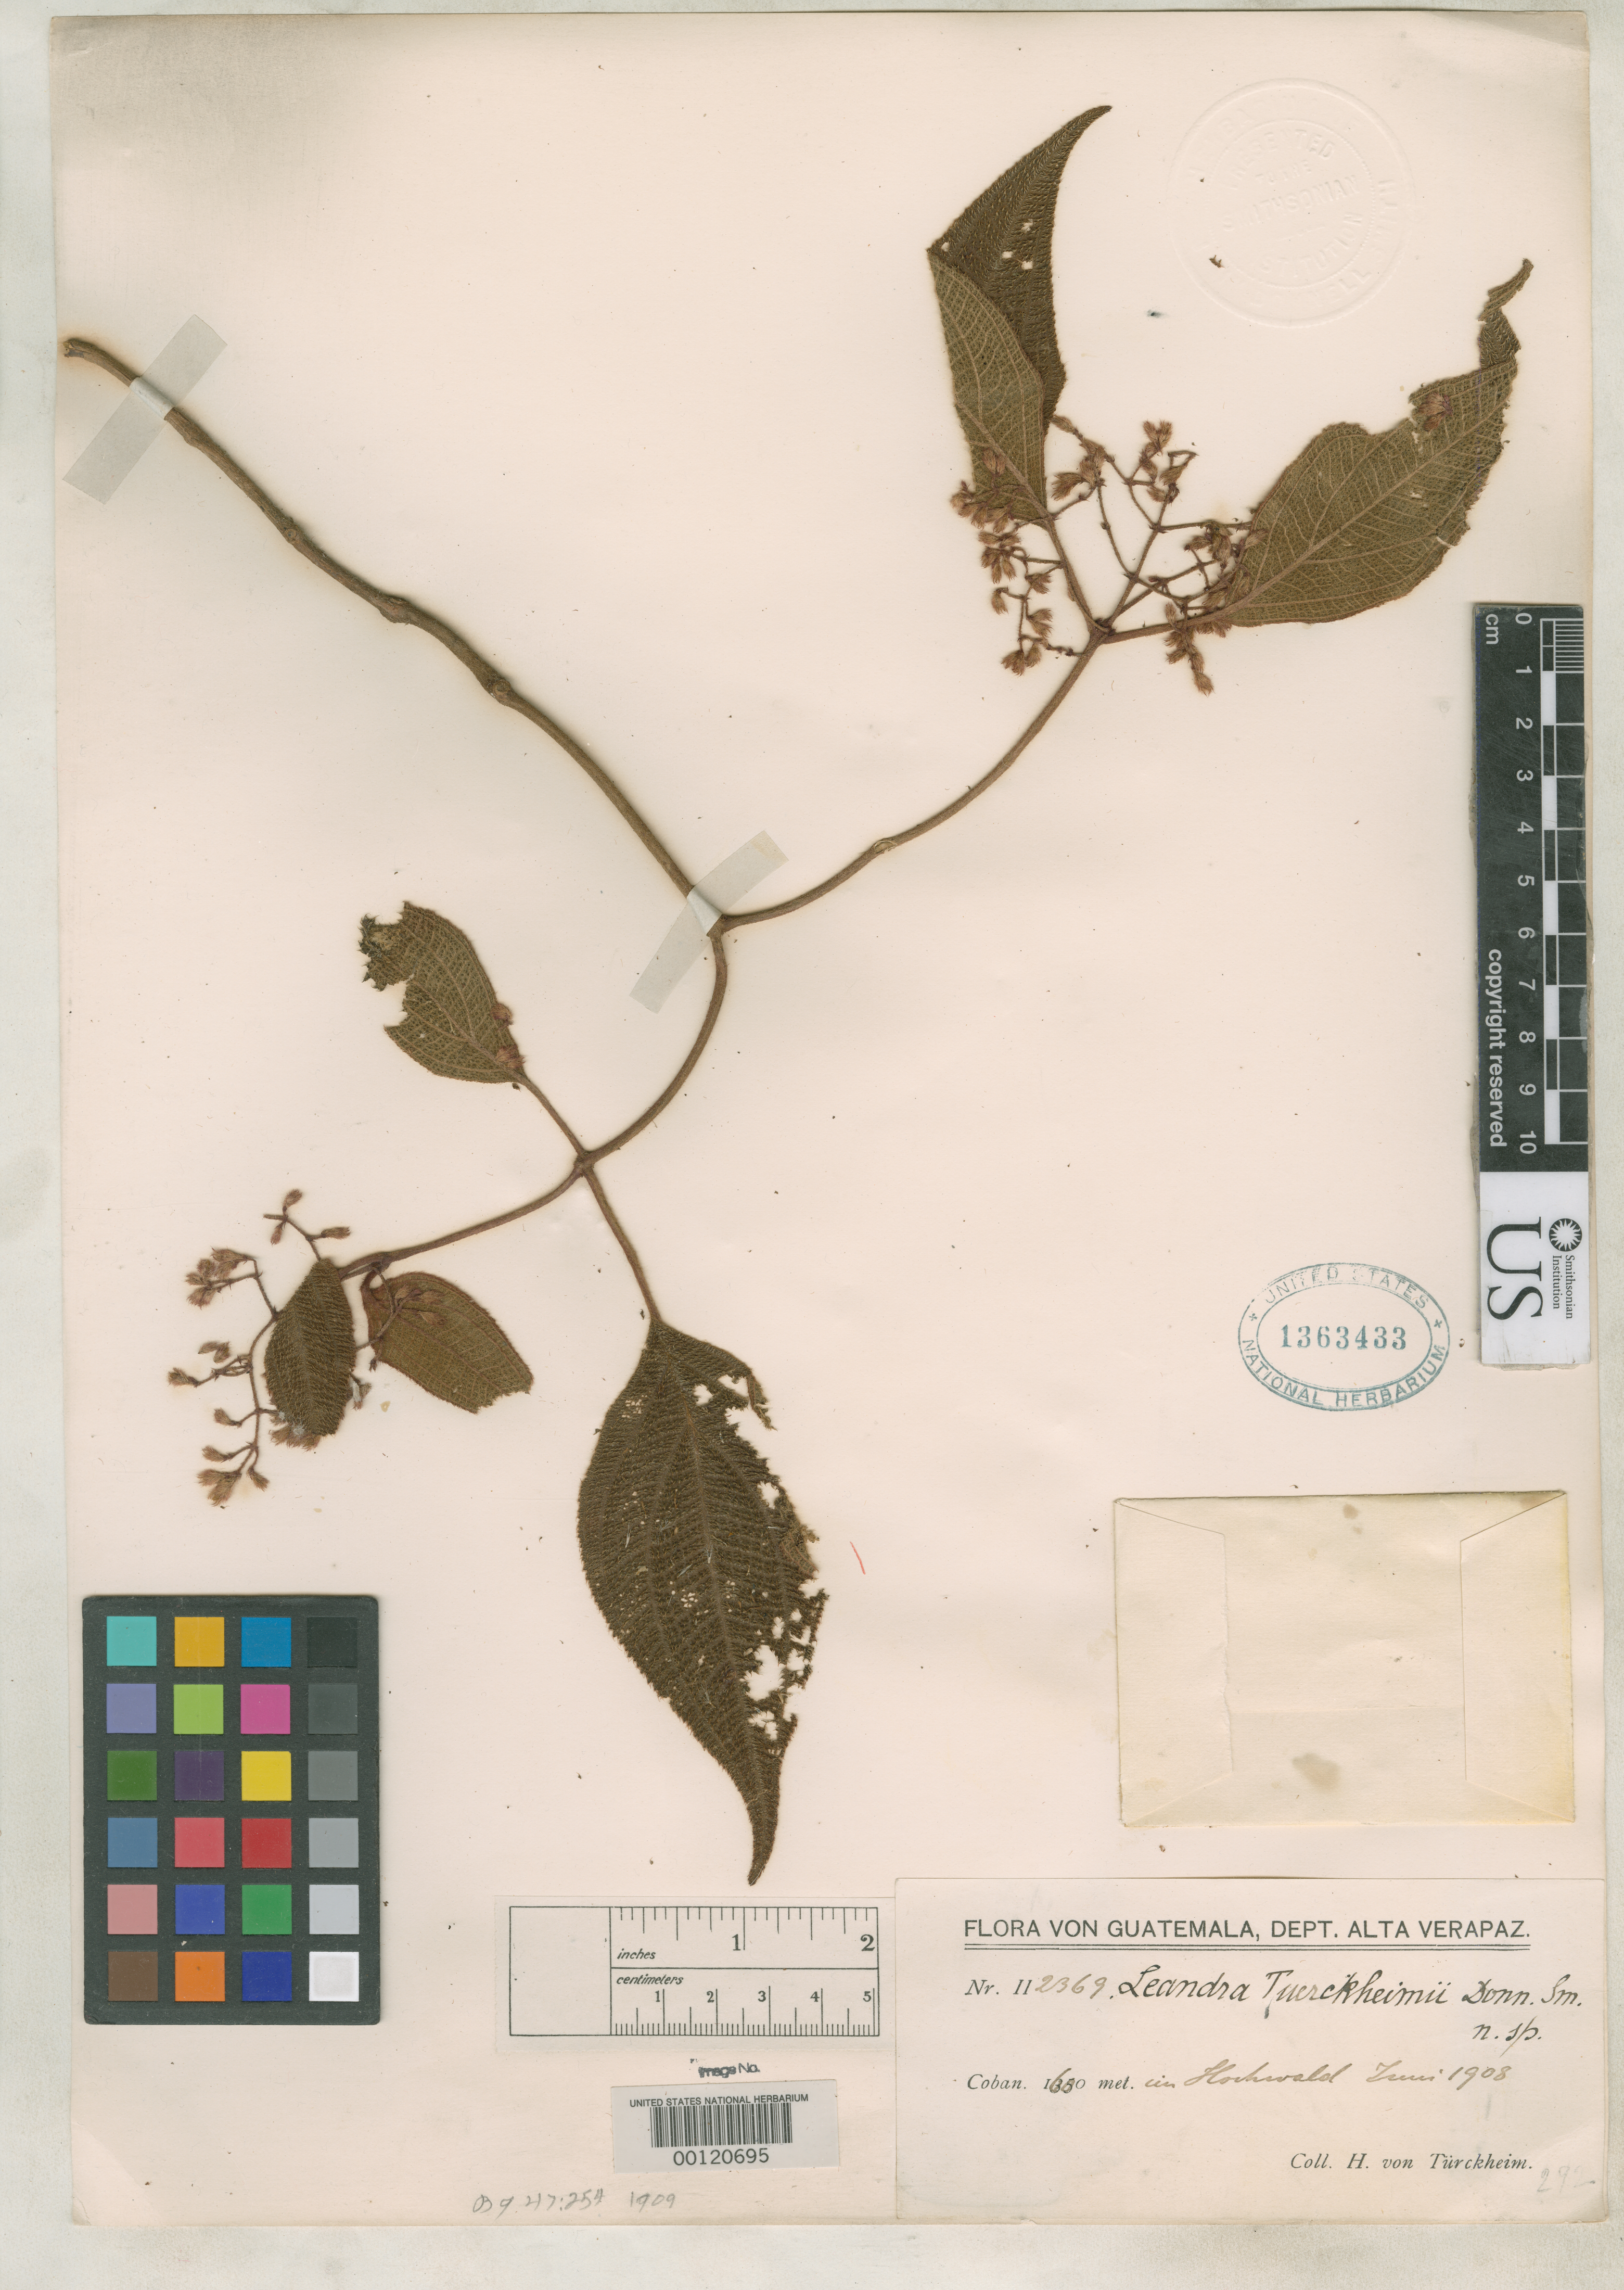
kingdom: Plantae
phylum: Tracheophyta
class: Magnoliopsida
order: Myrtales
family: Melastomataceae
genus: Leandra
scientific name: Leandra tuerckheimii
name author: Donn. Sm.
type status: Type Collection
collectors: H. von Türckheim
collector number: II 2369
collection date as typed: Jun 1908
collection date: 1908-06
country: Guatemala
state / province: Alta Verapaz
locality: Cobán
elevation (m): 1600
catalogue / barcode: US 1363433